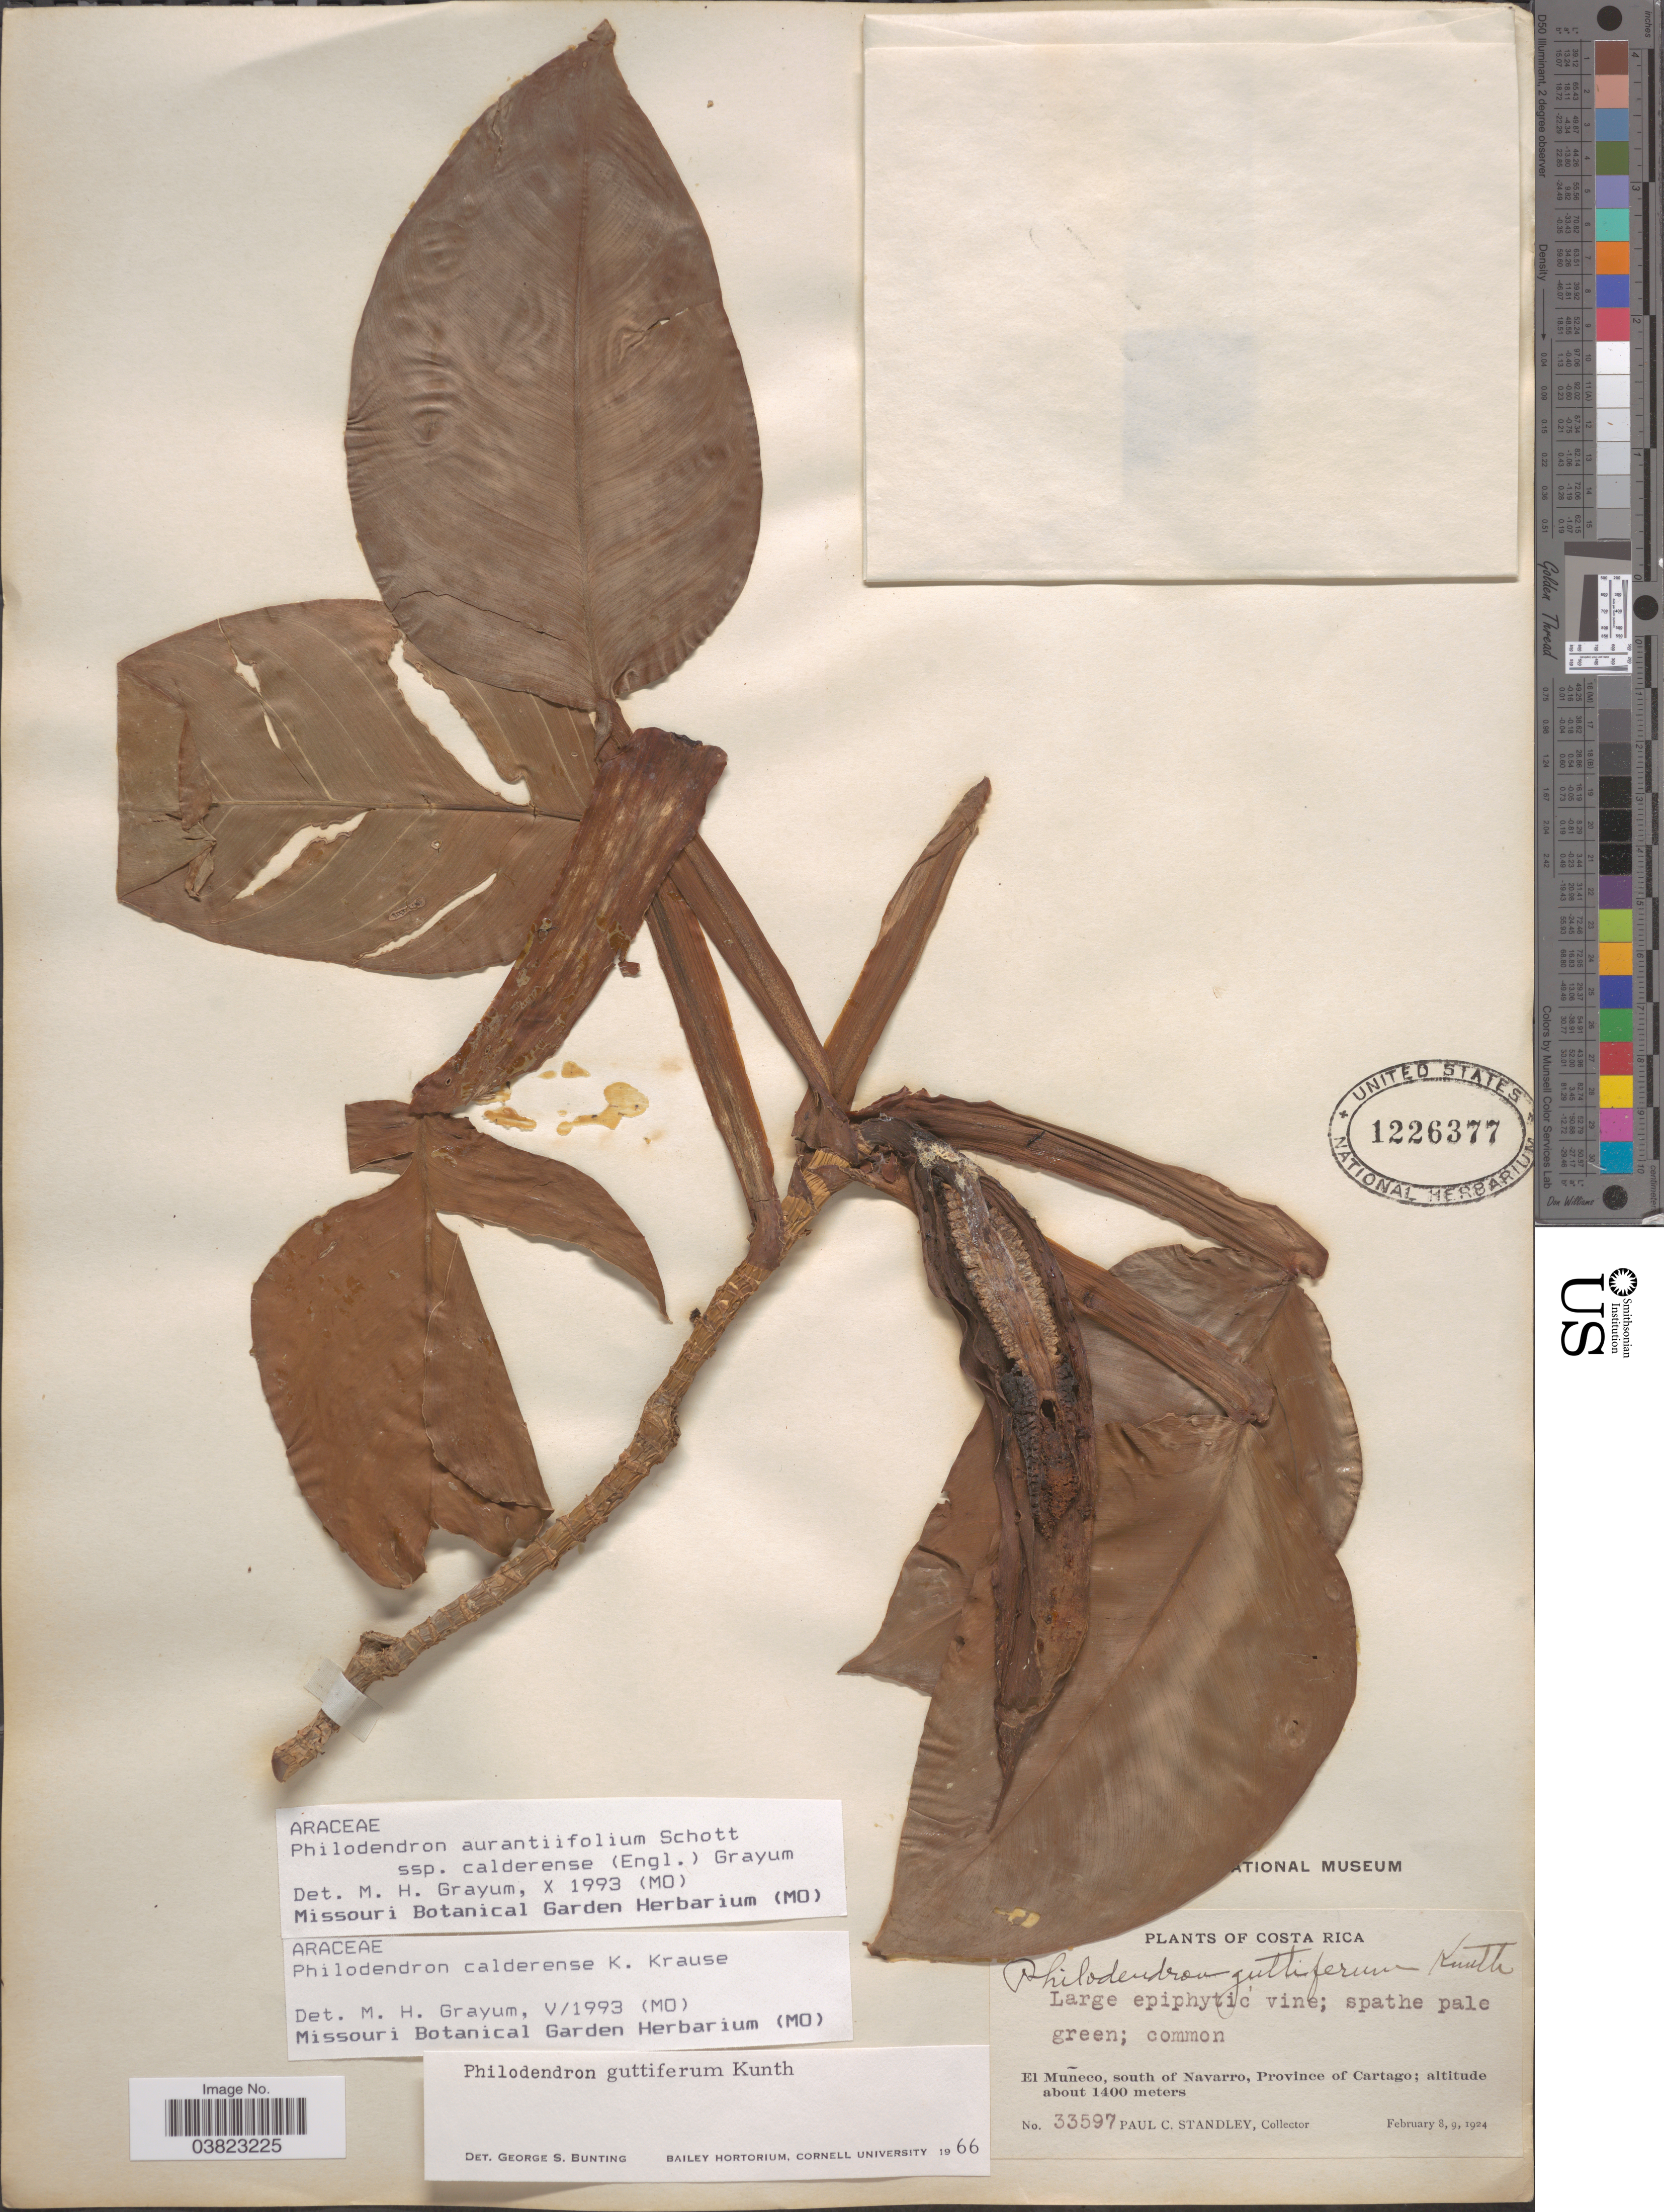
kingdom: Plantae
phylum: Tracheophyta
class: Liliopsida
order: Alismatales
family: Araceae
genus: Philodendron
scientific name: Philodendron aurantiifolium subsp. calderense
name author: Schott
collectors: P. C. Standley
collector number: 33597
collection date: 1924-02-08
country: Costa Rica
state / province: Cartago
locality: El Muñeco, south of Navarro.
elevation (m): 1400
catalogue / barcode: US 1226377